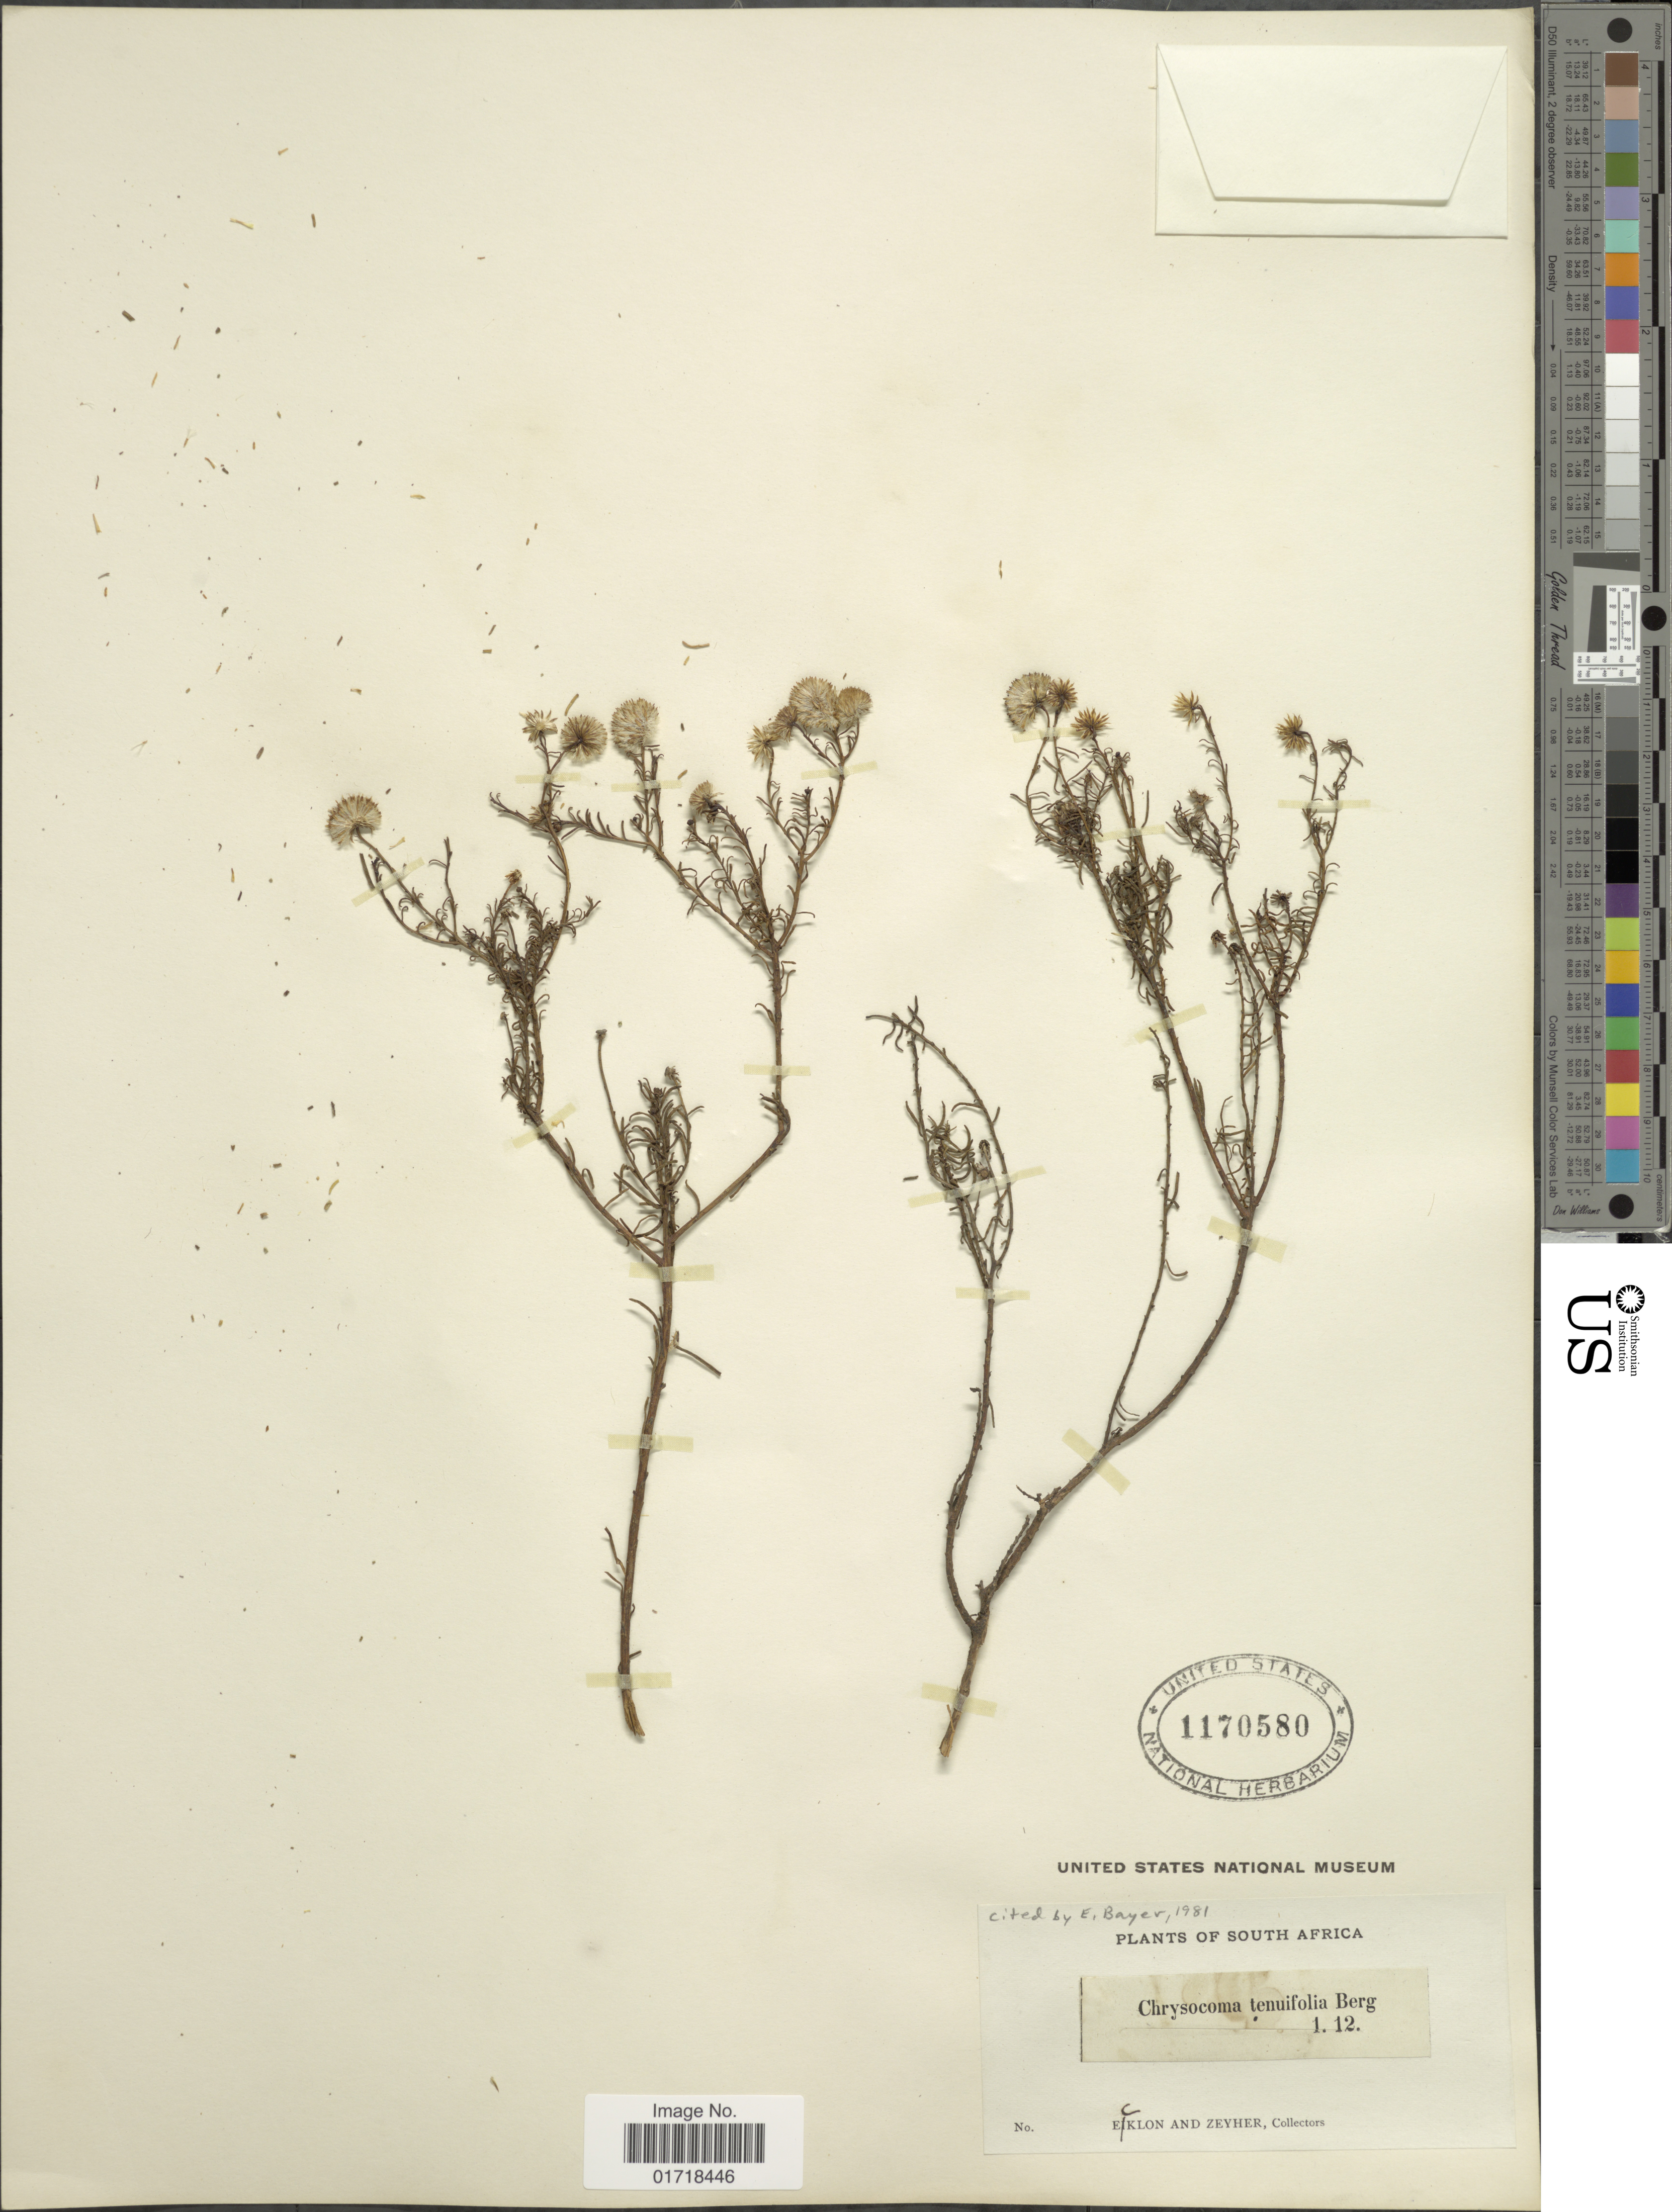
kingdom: Plantae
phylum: Tracheophyta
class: Magnoliopsida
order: Asterales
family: Asteraceae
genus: Chrysocoma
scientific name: Chrysocoma tenuifolia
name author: P.J. Bergius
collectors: -. Ecklon & -. Zeyher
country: South Africa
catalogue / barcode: US 1170580